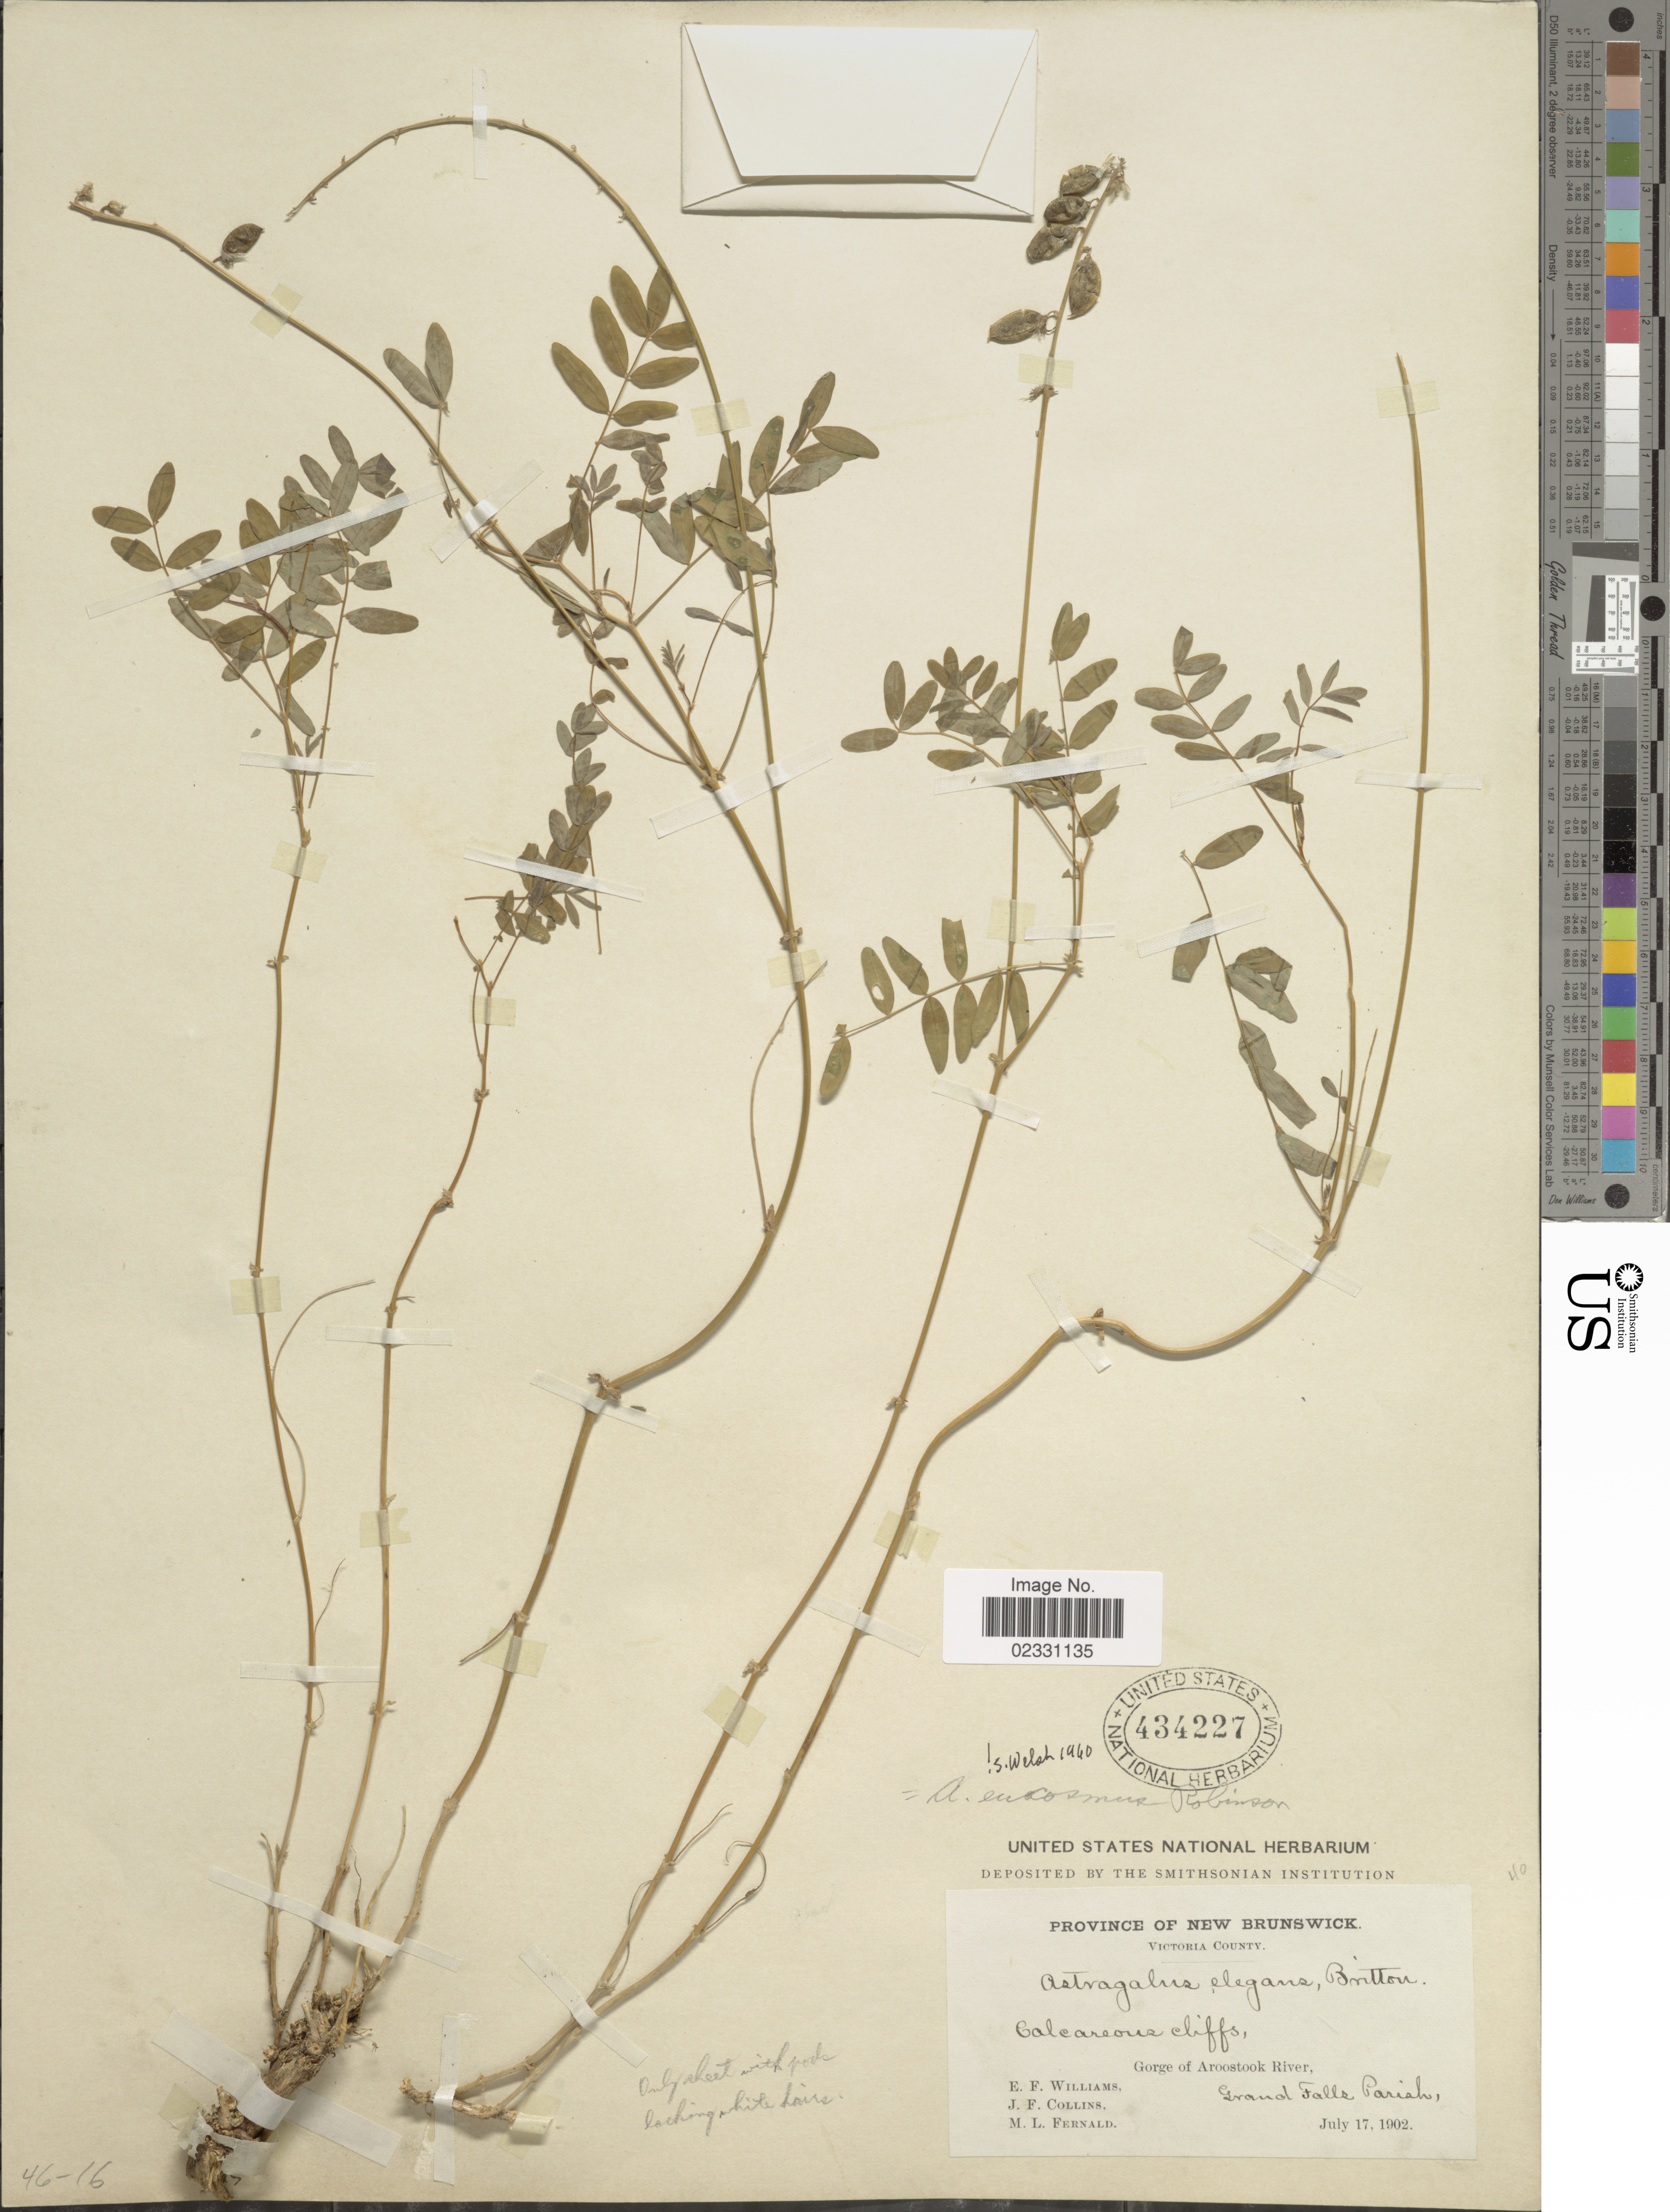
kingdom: Plantae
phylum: Tracheophyta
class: Magnoliopsida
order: Fabales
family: Fabaceae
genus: Astragalus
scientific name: Astragalus eucosmus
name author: B.L. Rob.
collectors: E. Williams, J. Collins & M. L. Fernald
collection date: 1902-07-17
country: Canada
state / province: New Brunswick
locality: Victoria County. Gorge of Aroostook River. Grand Falls Parish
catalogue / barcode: US 434227